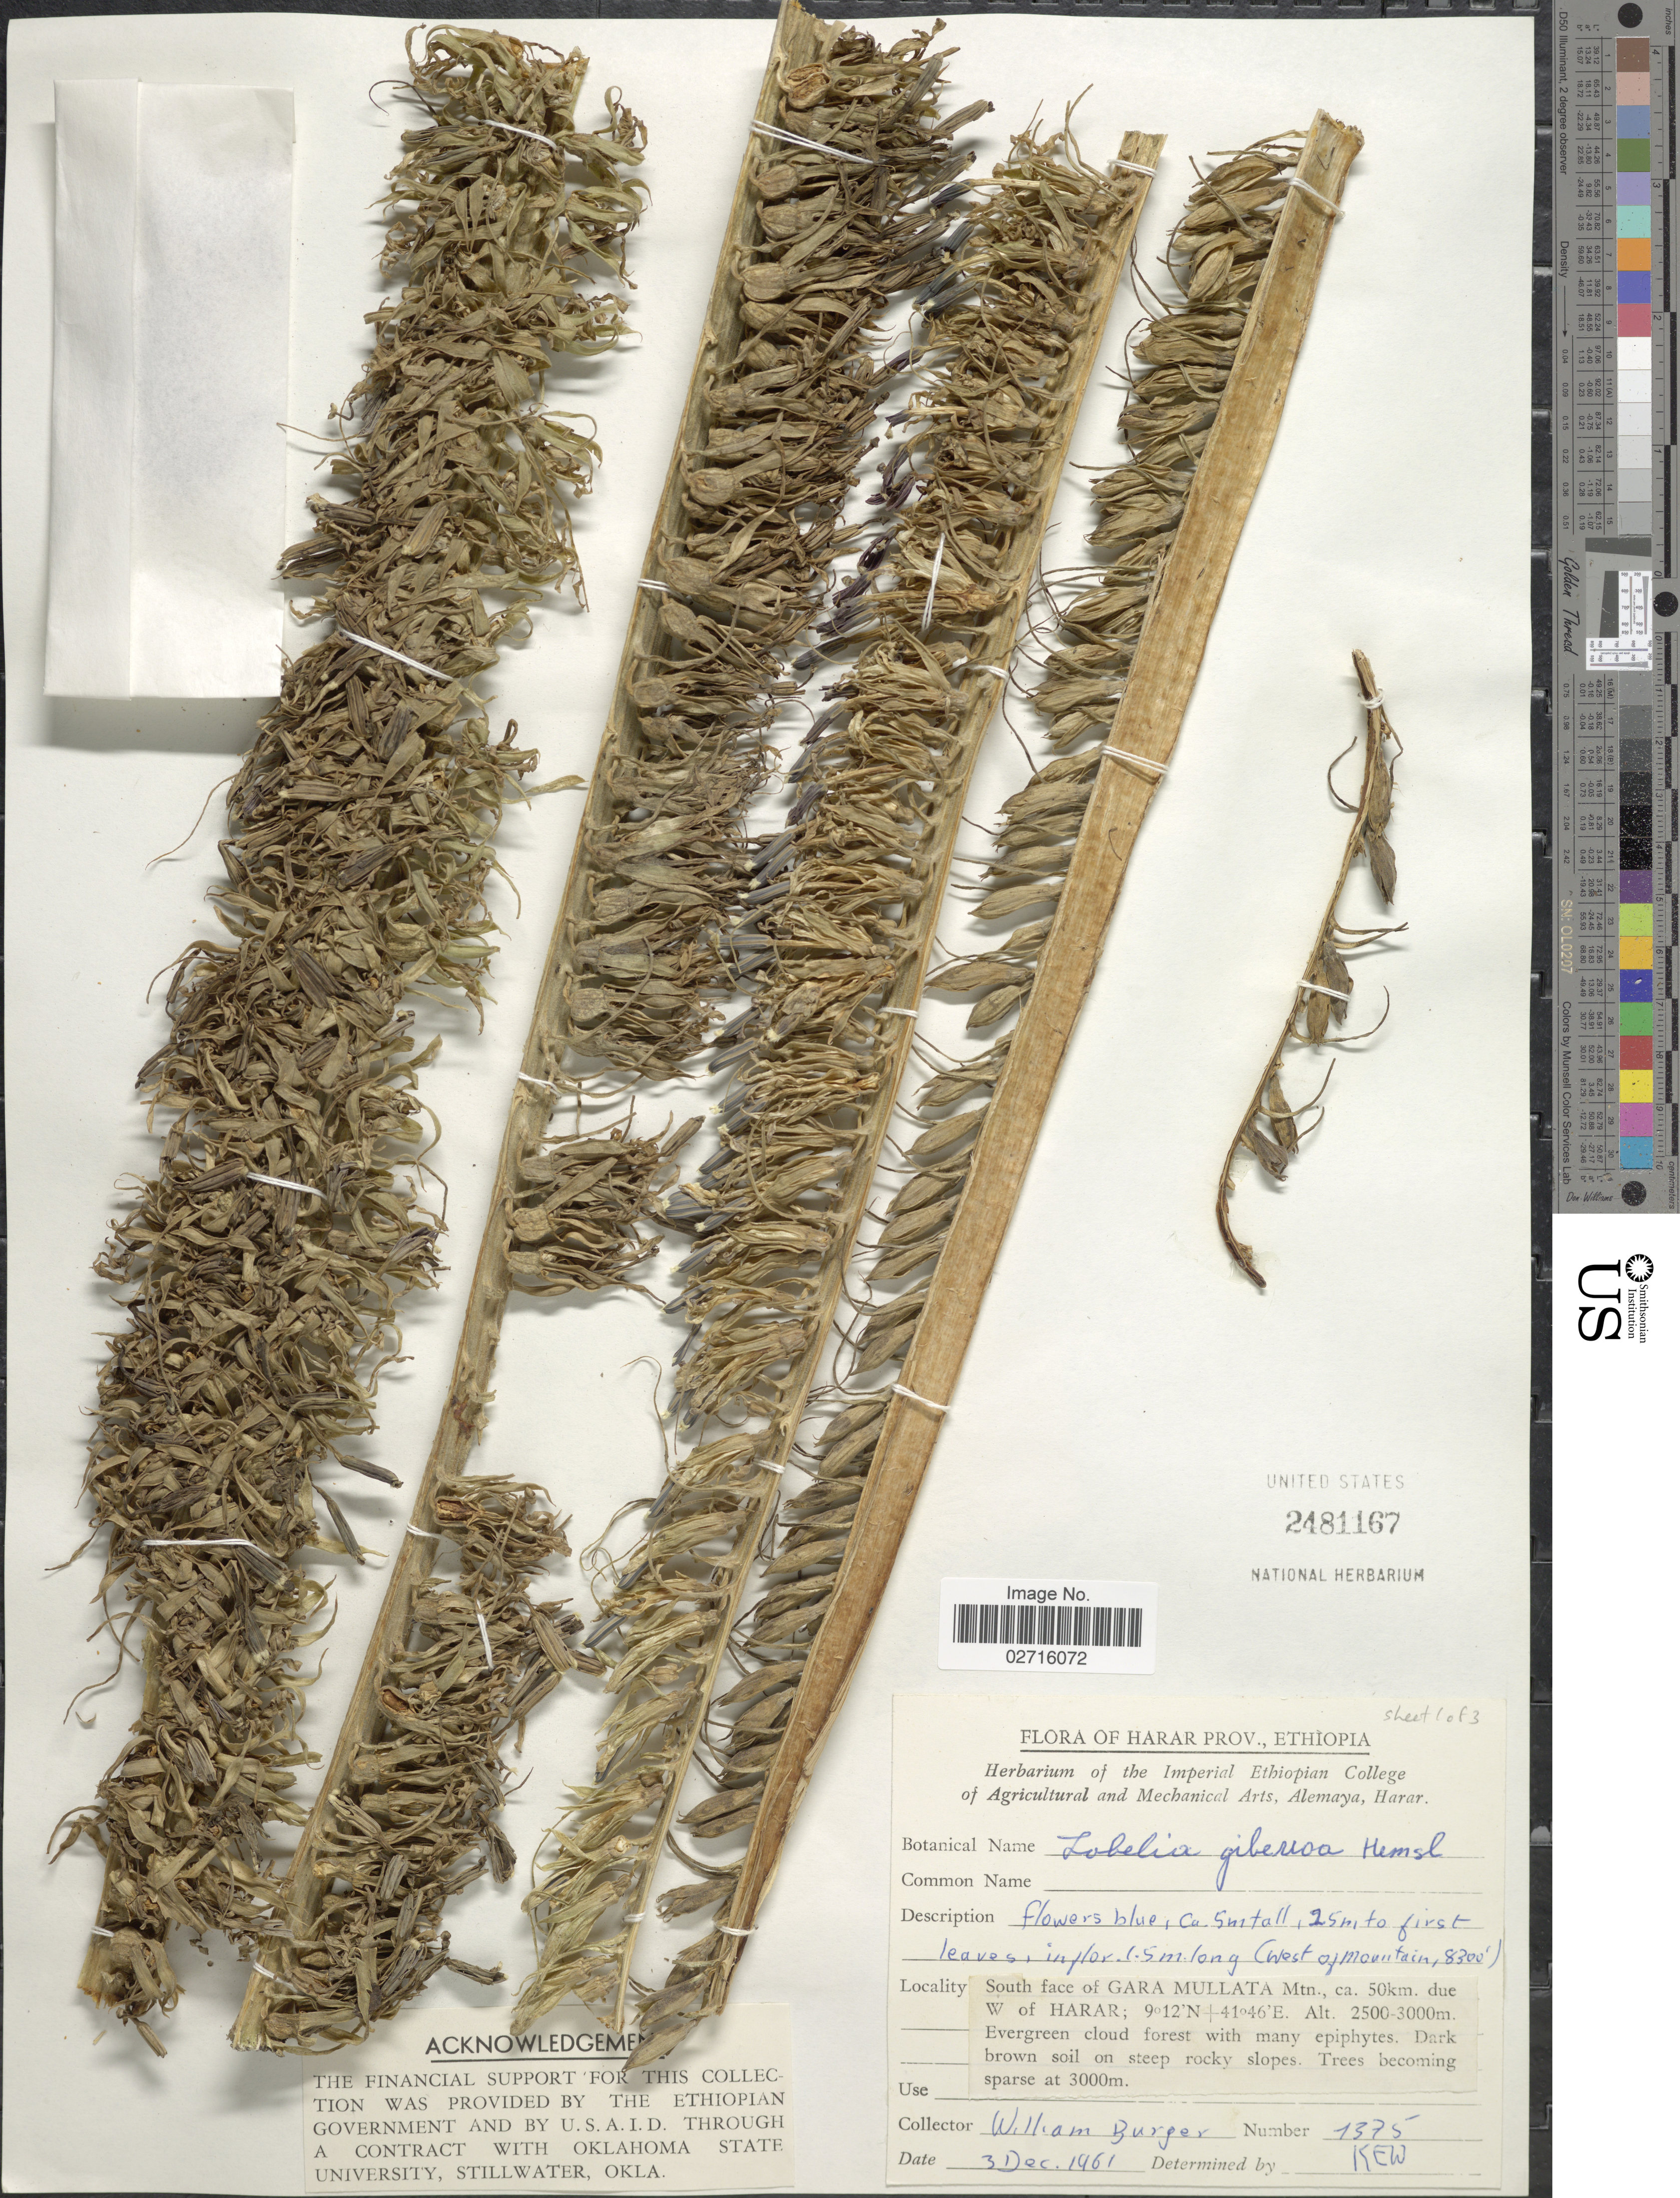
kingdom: Plantae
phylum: Tracheophyta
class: Magnoliopsida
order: Asterales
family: Campanulaceae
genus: Lobelia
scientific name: Lobelia giberroa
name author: Hemsl.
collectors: W. Burger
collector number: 1375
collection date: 1961-12-03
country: Ethiopia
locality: Harar Prov., South face of Gara Mullata Mtn., ca. 50km due W of Harar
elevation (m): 2500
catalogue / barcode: US 2481167